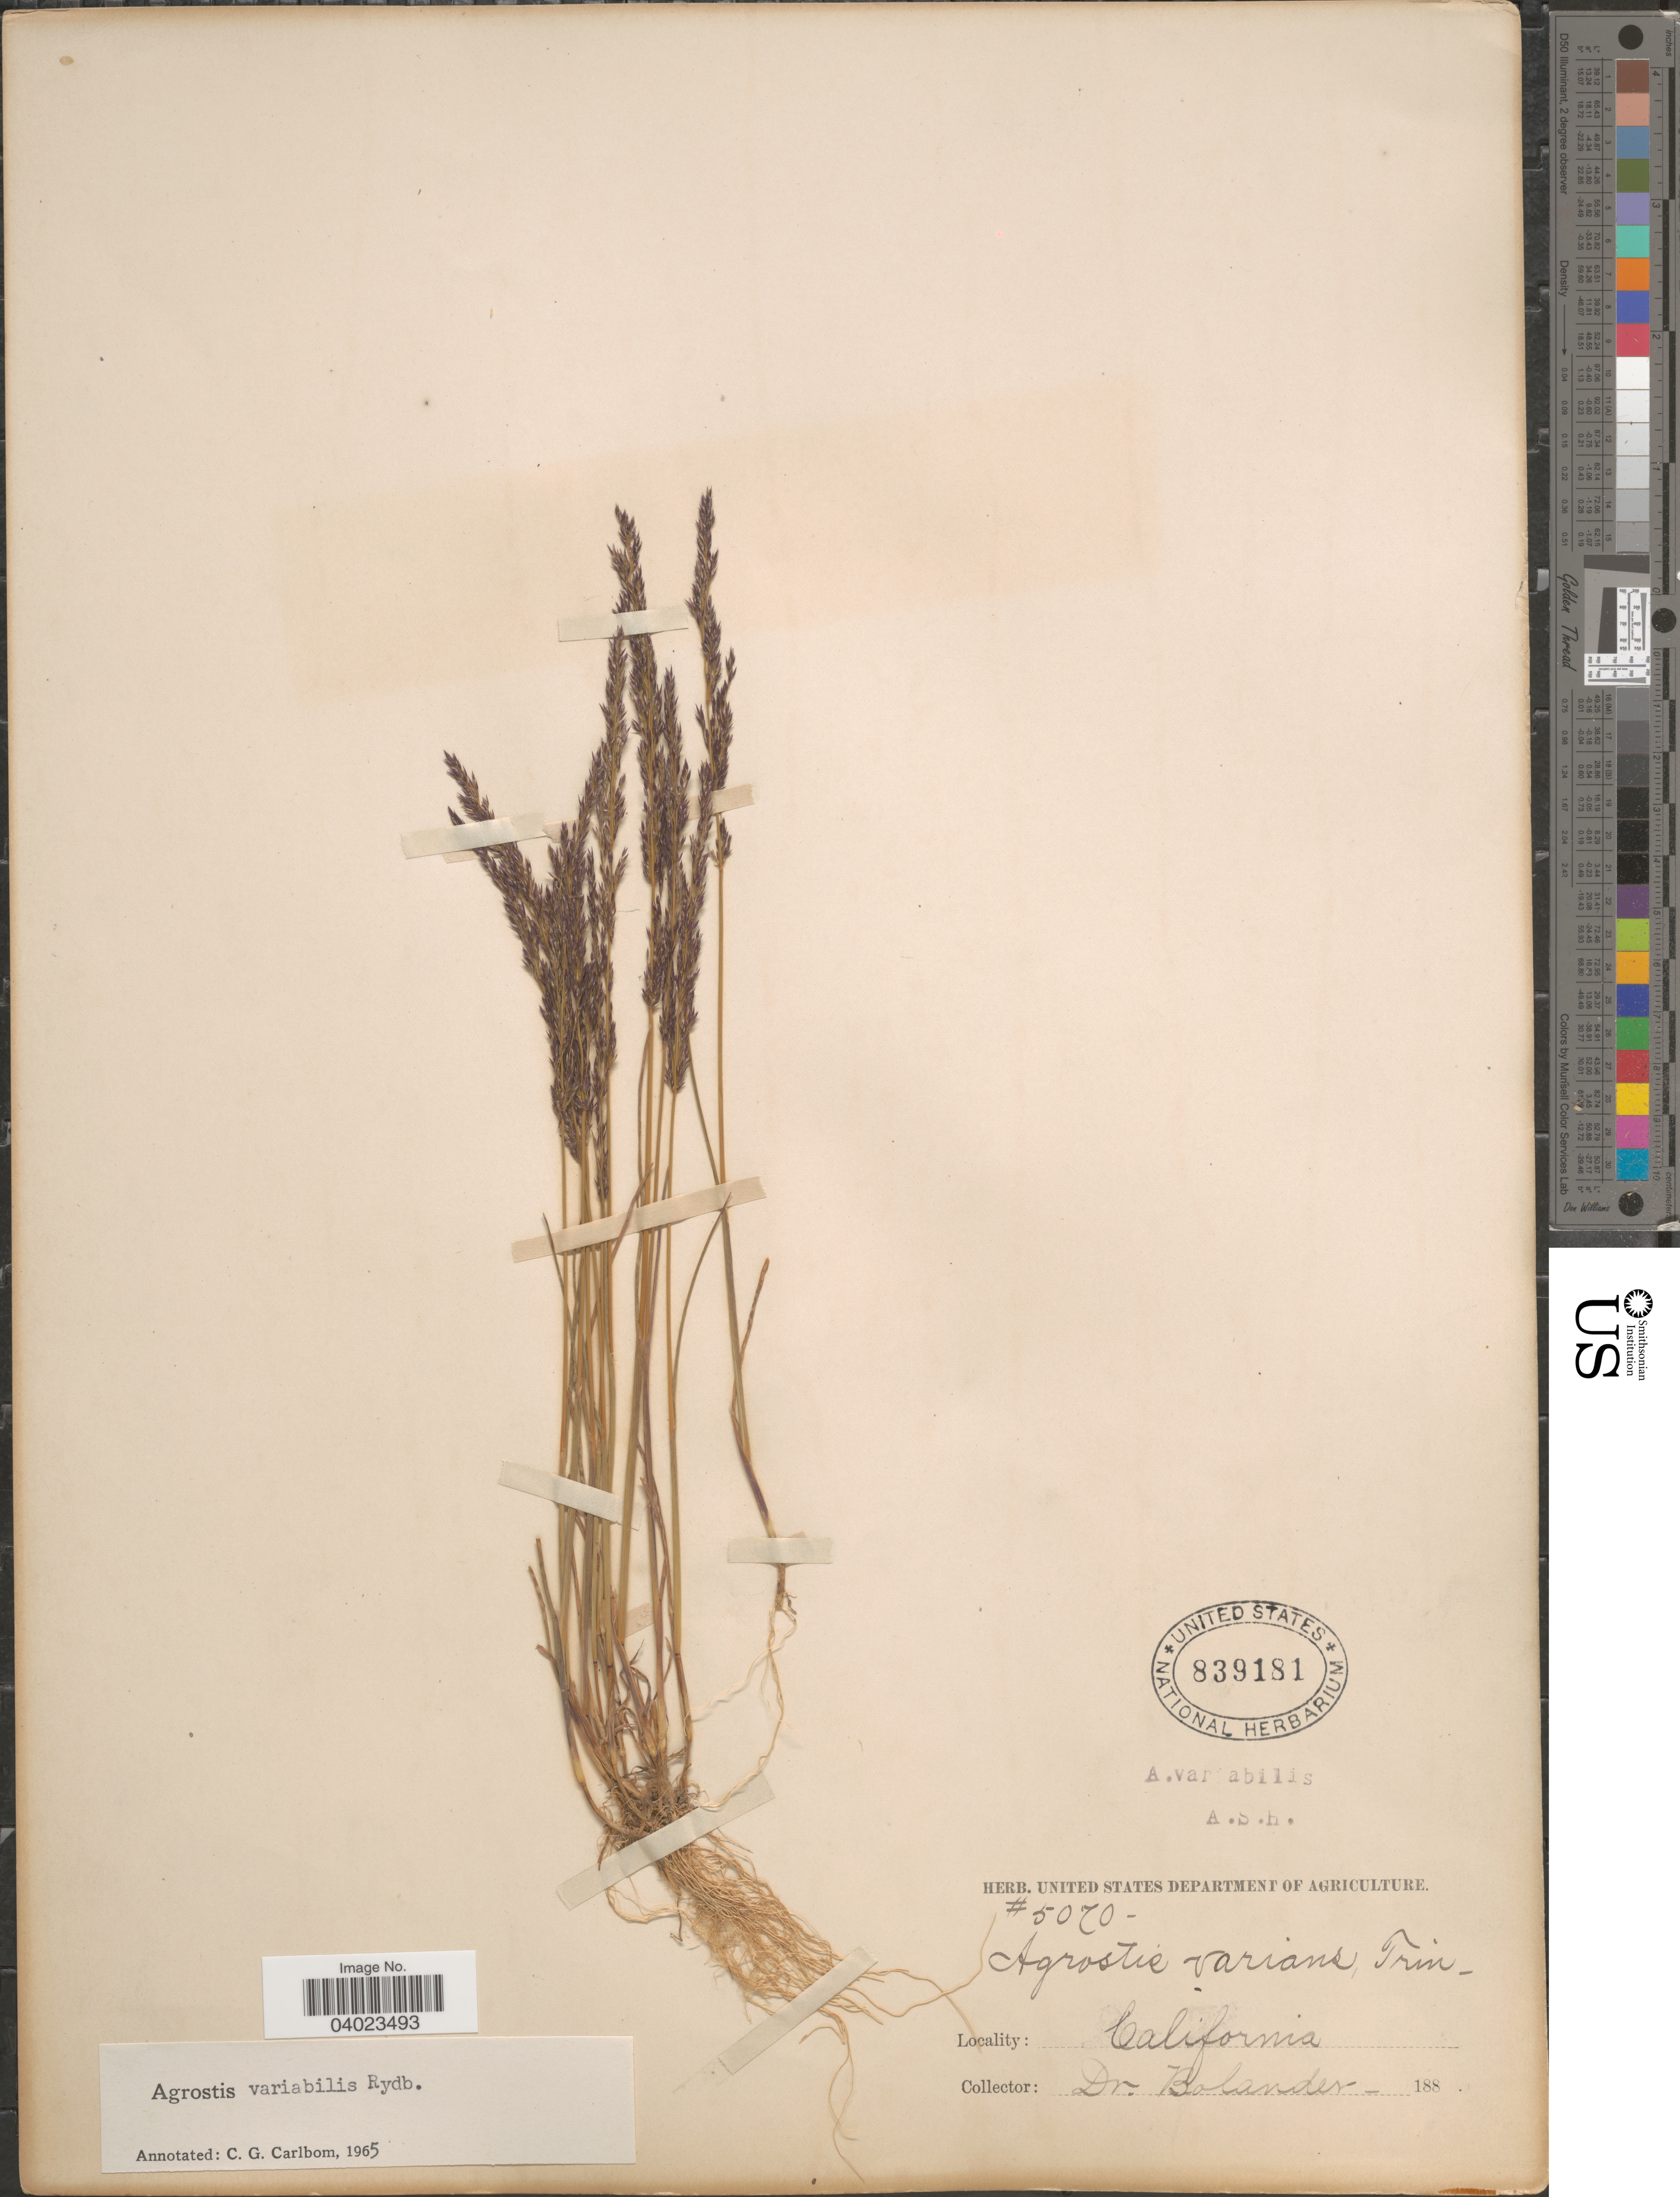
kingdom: Plantae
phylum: Tracheophyta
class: Liliopsida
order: Poales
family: Poaceae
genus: Agrostis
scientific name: Agrostis variabilis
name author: Rydb.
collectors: -. Bolander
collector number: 5070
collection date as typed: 188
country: United States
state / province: California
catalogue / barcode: US 839181